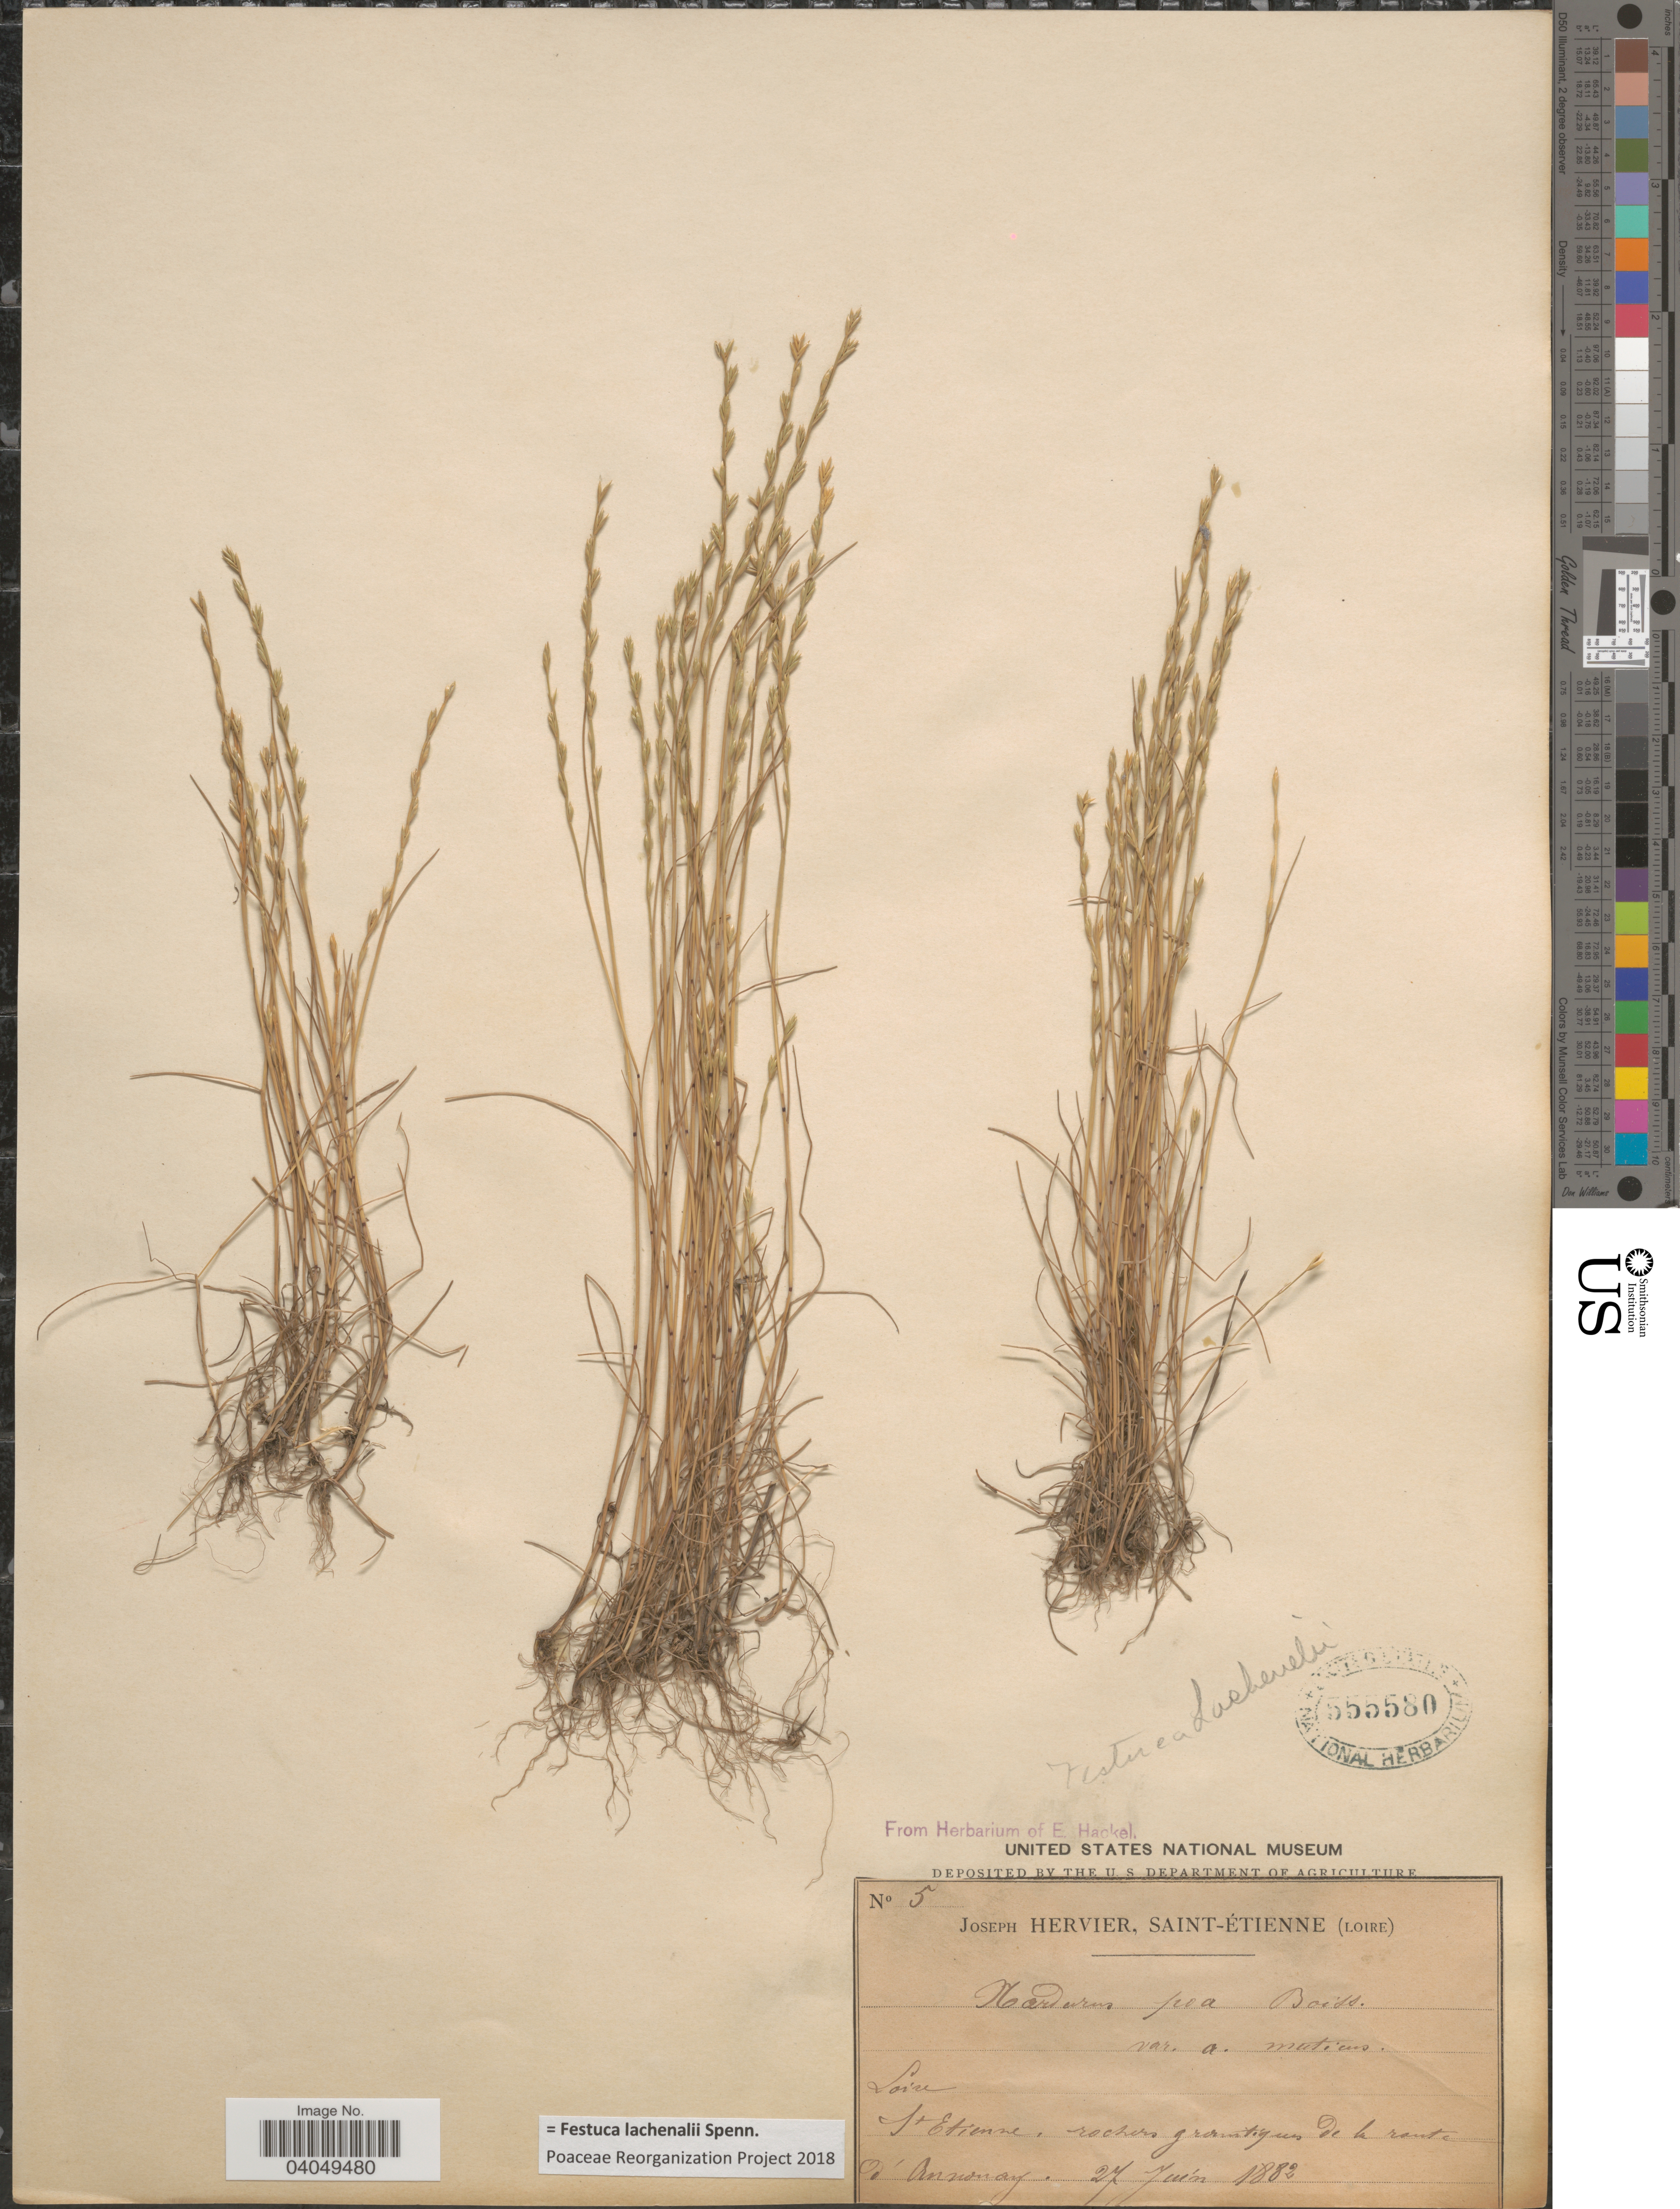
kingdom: Plantae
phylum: Tracheophyta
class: Liliopsida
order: Poales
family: Poaceae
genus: Festuca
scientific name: Festuca lachenalii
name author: Spenn.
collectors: J. Hervier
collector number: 5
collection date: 1882-06-27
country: France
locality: Loire. Saint-Étienne, rochers granitigues de la route d'Annonay.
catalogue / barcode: US 555580